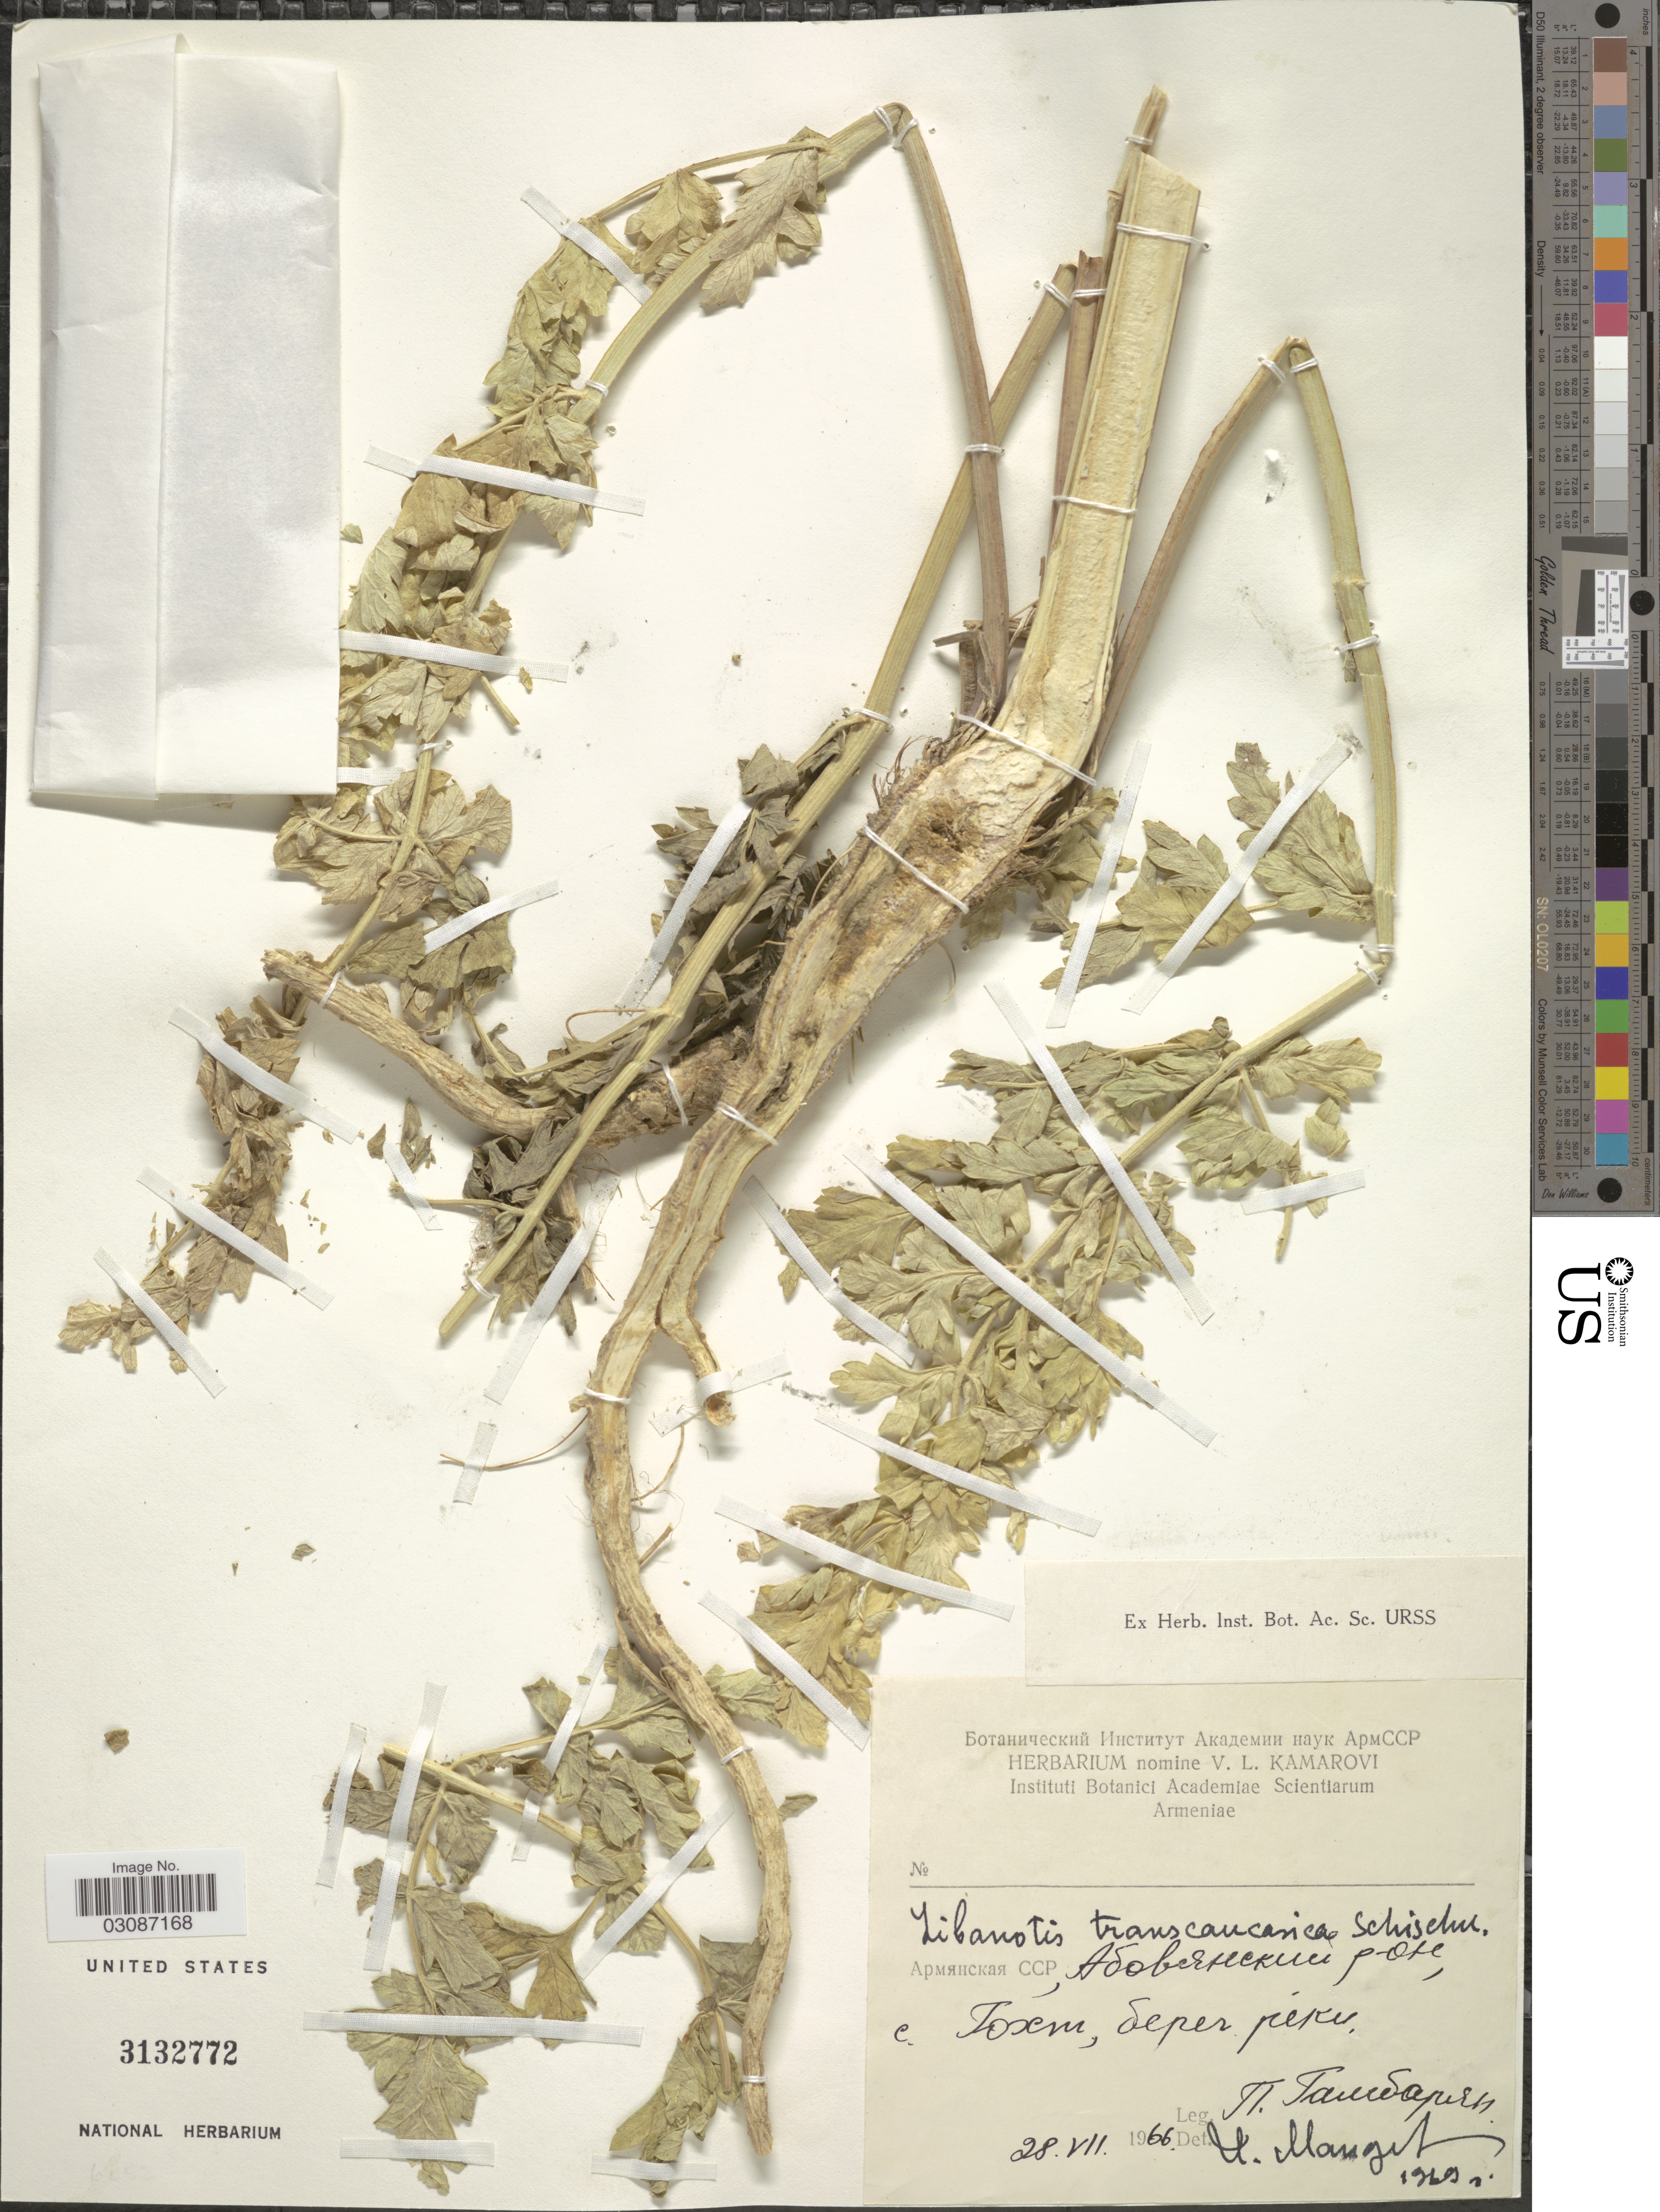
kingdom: Plantae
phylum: Tracheophyta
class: Magnoliopsida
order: Apiales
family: Apiaceae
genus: Seseli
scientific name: Seseli transcaucasicum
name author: Pimenov & Sdobnina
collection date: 1966-07-28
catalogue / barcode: US 3132772